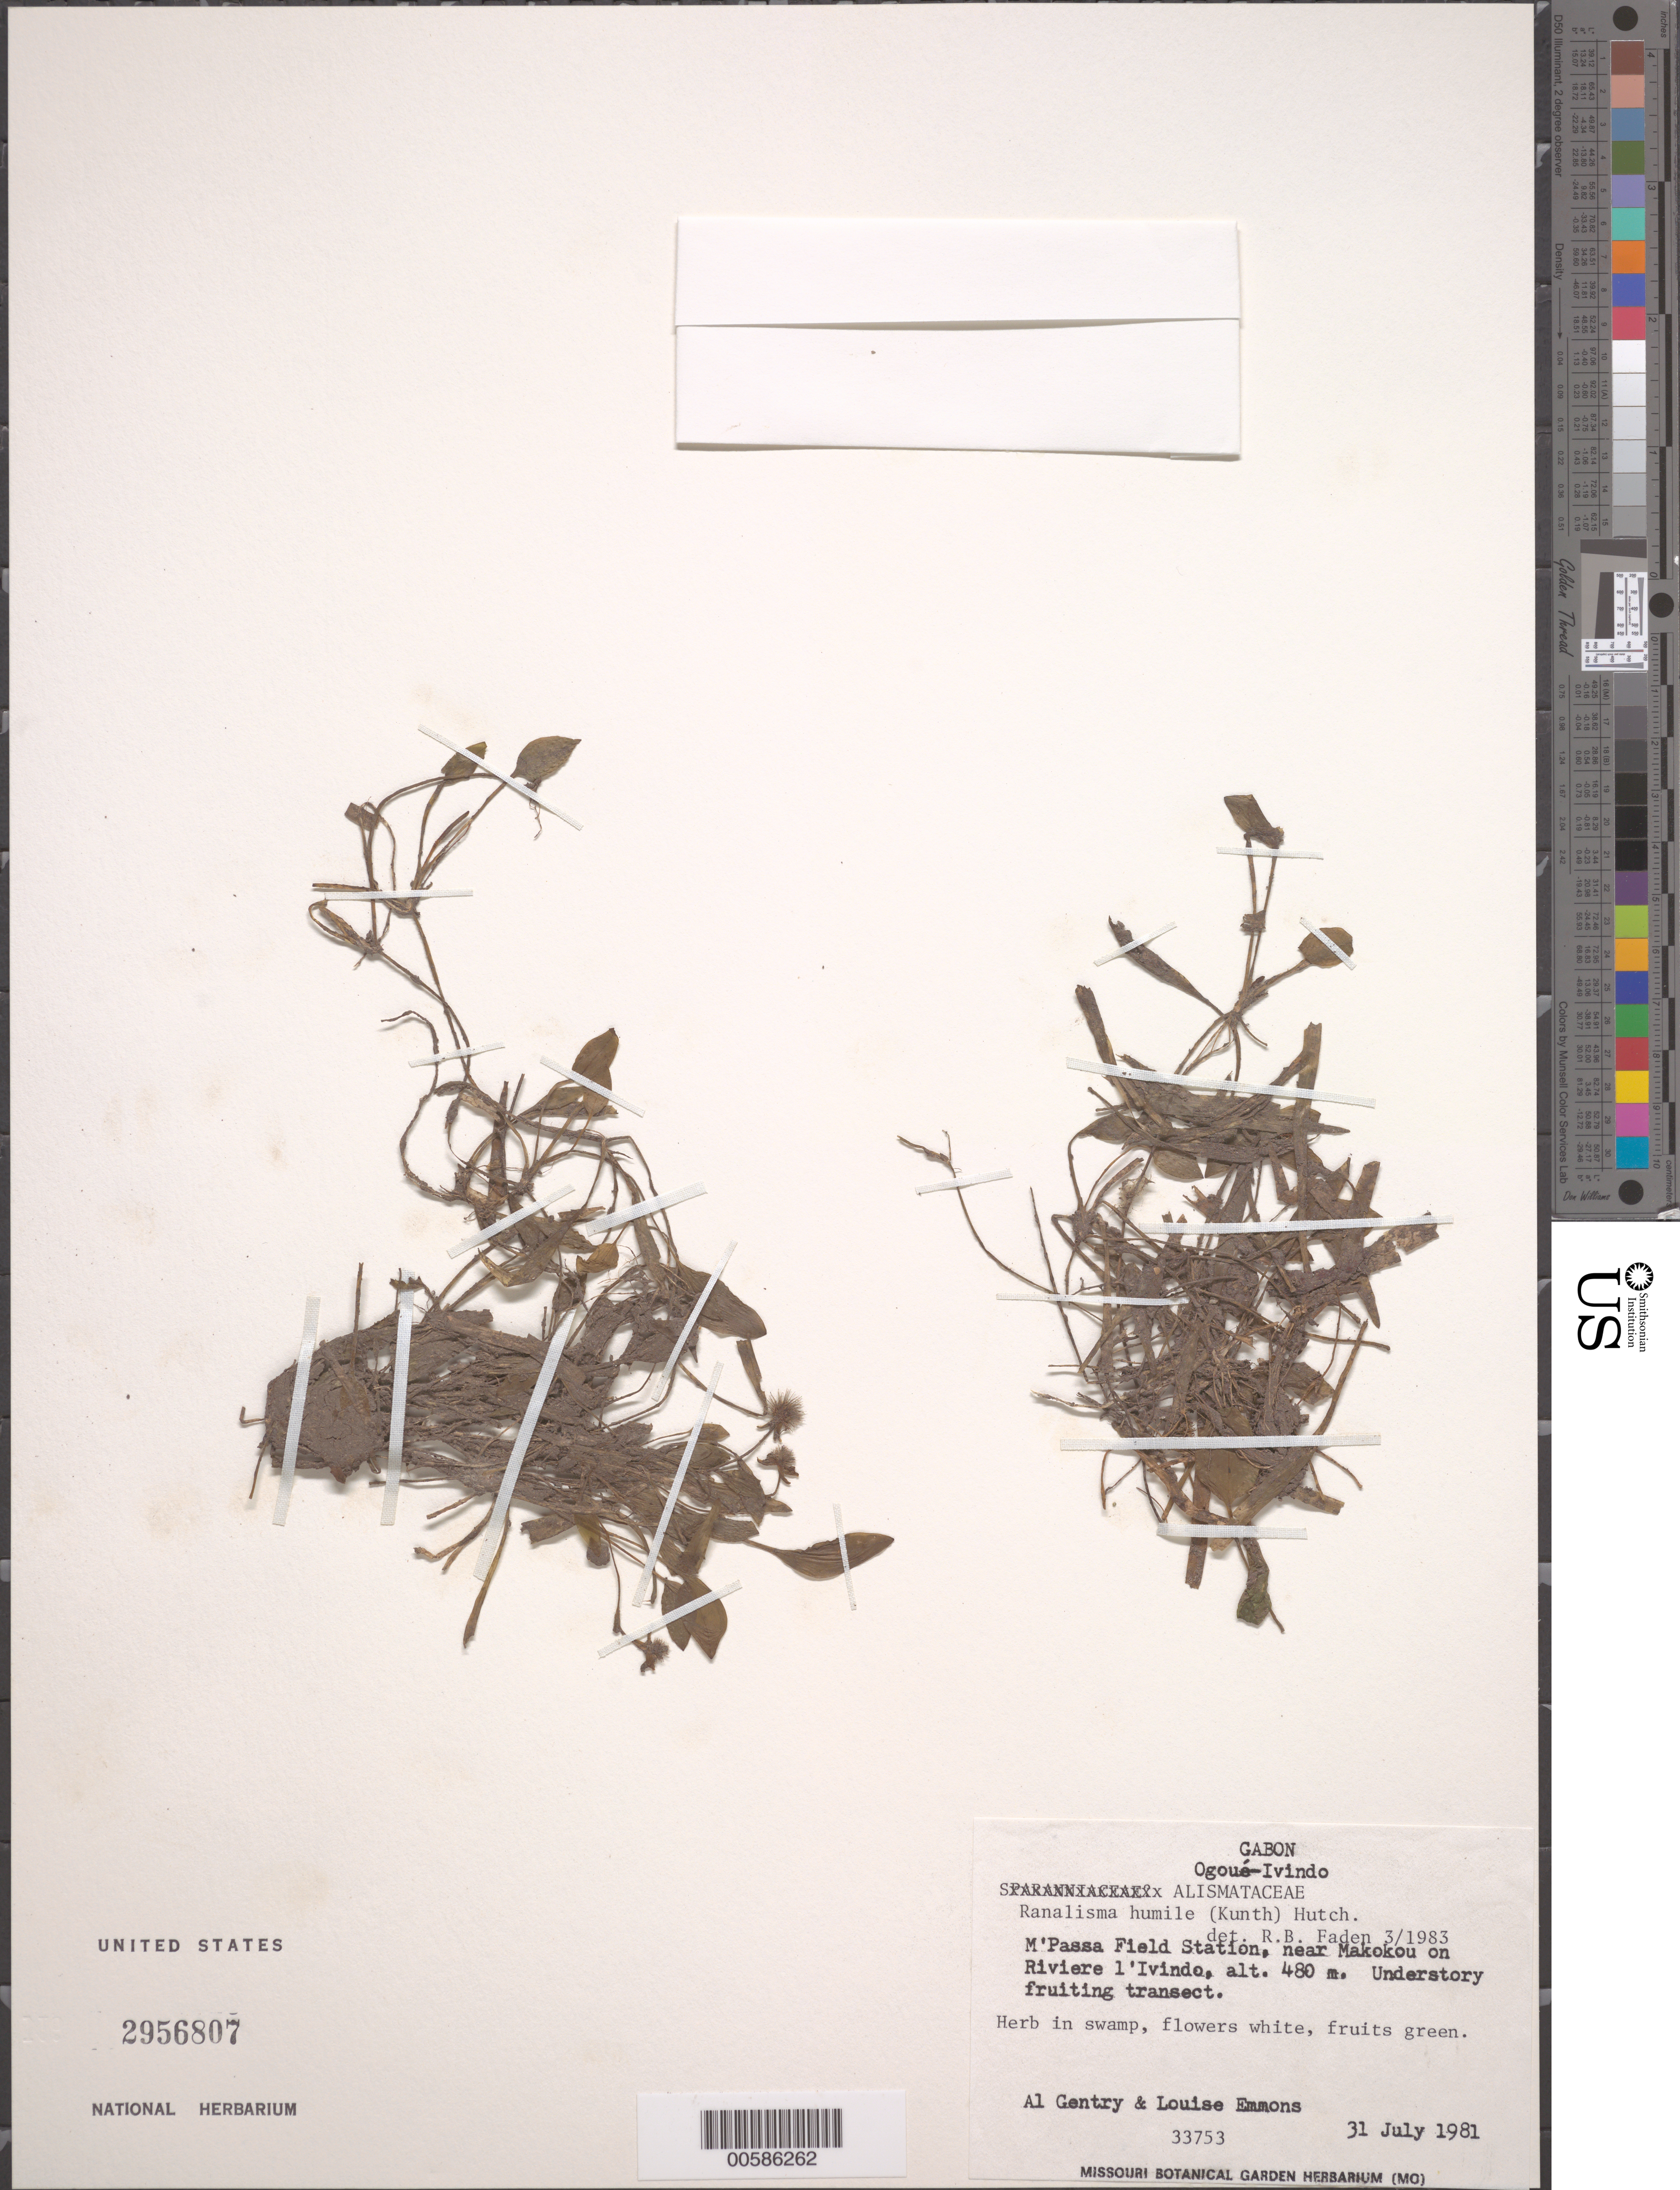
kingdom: Plantae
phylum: Tracheophyta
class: Liliopsida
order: Alismatales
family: Alismataceae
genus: Ranalisma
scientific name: Ranalisma humile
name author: (Kuntze) Bonpl.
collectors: A. H. Gentry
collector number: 33753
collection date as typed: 31 Jul 1981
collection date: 1981-07-31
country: Gabon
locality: Ogoue- Ivindo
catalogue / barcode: US 2956807